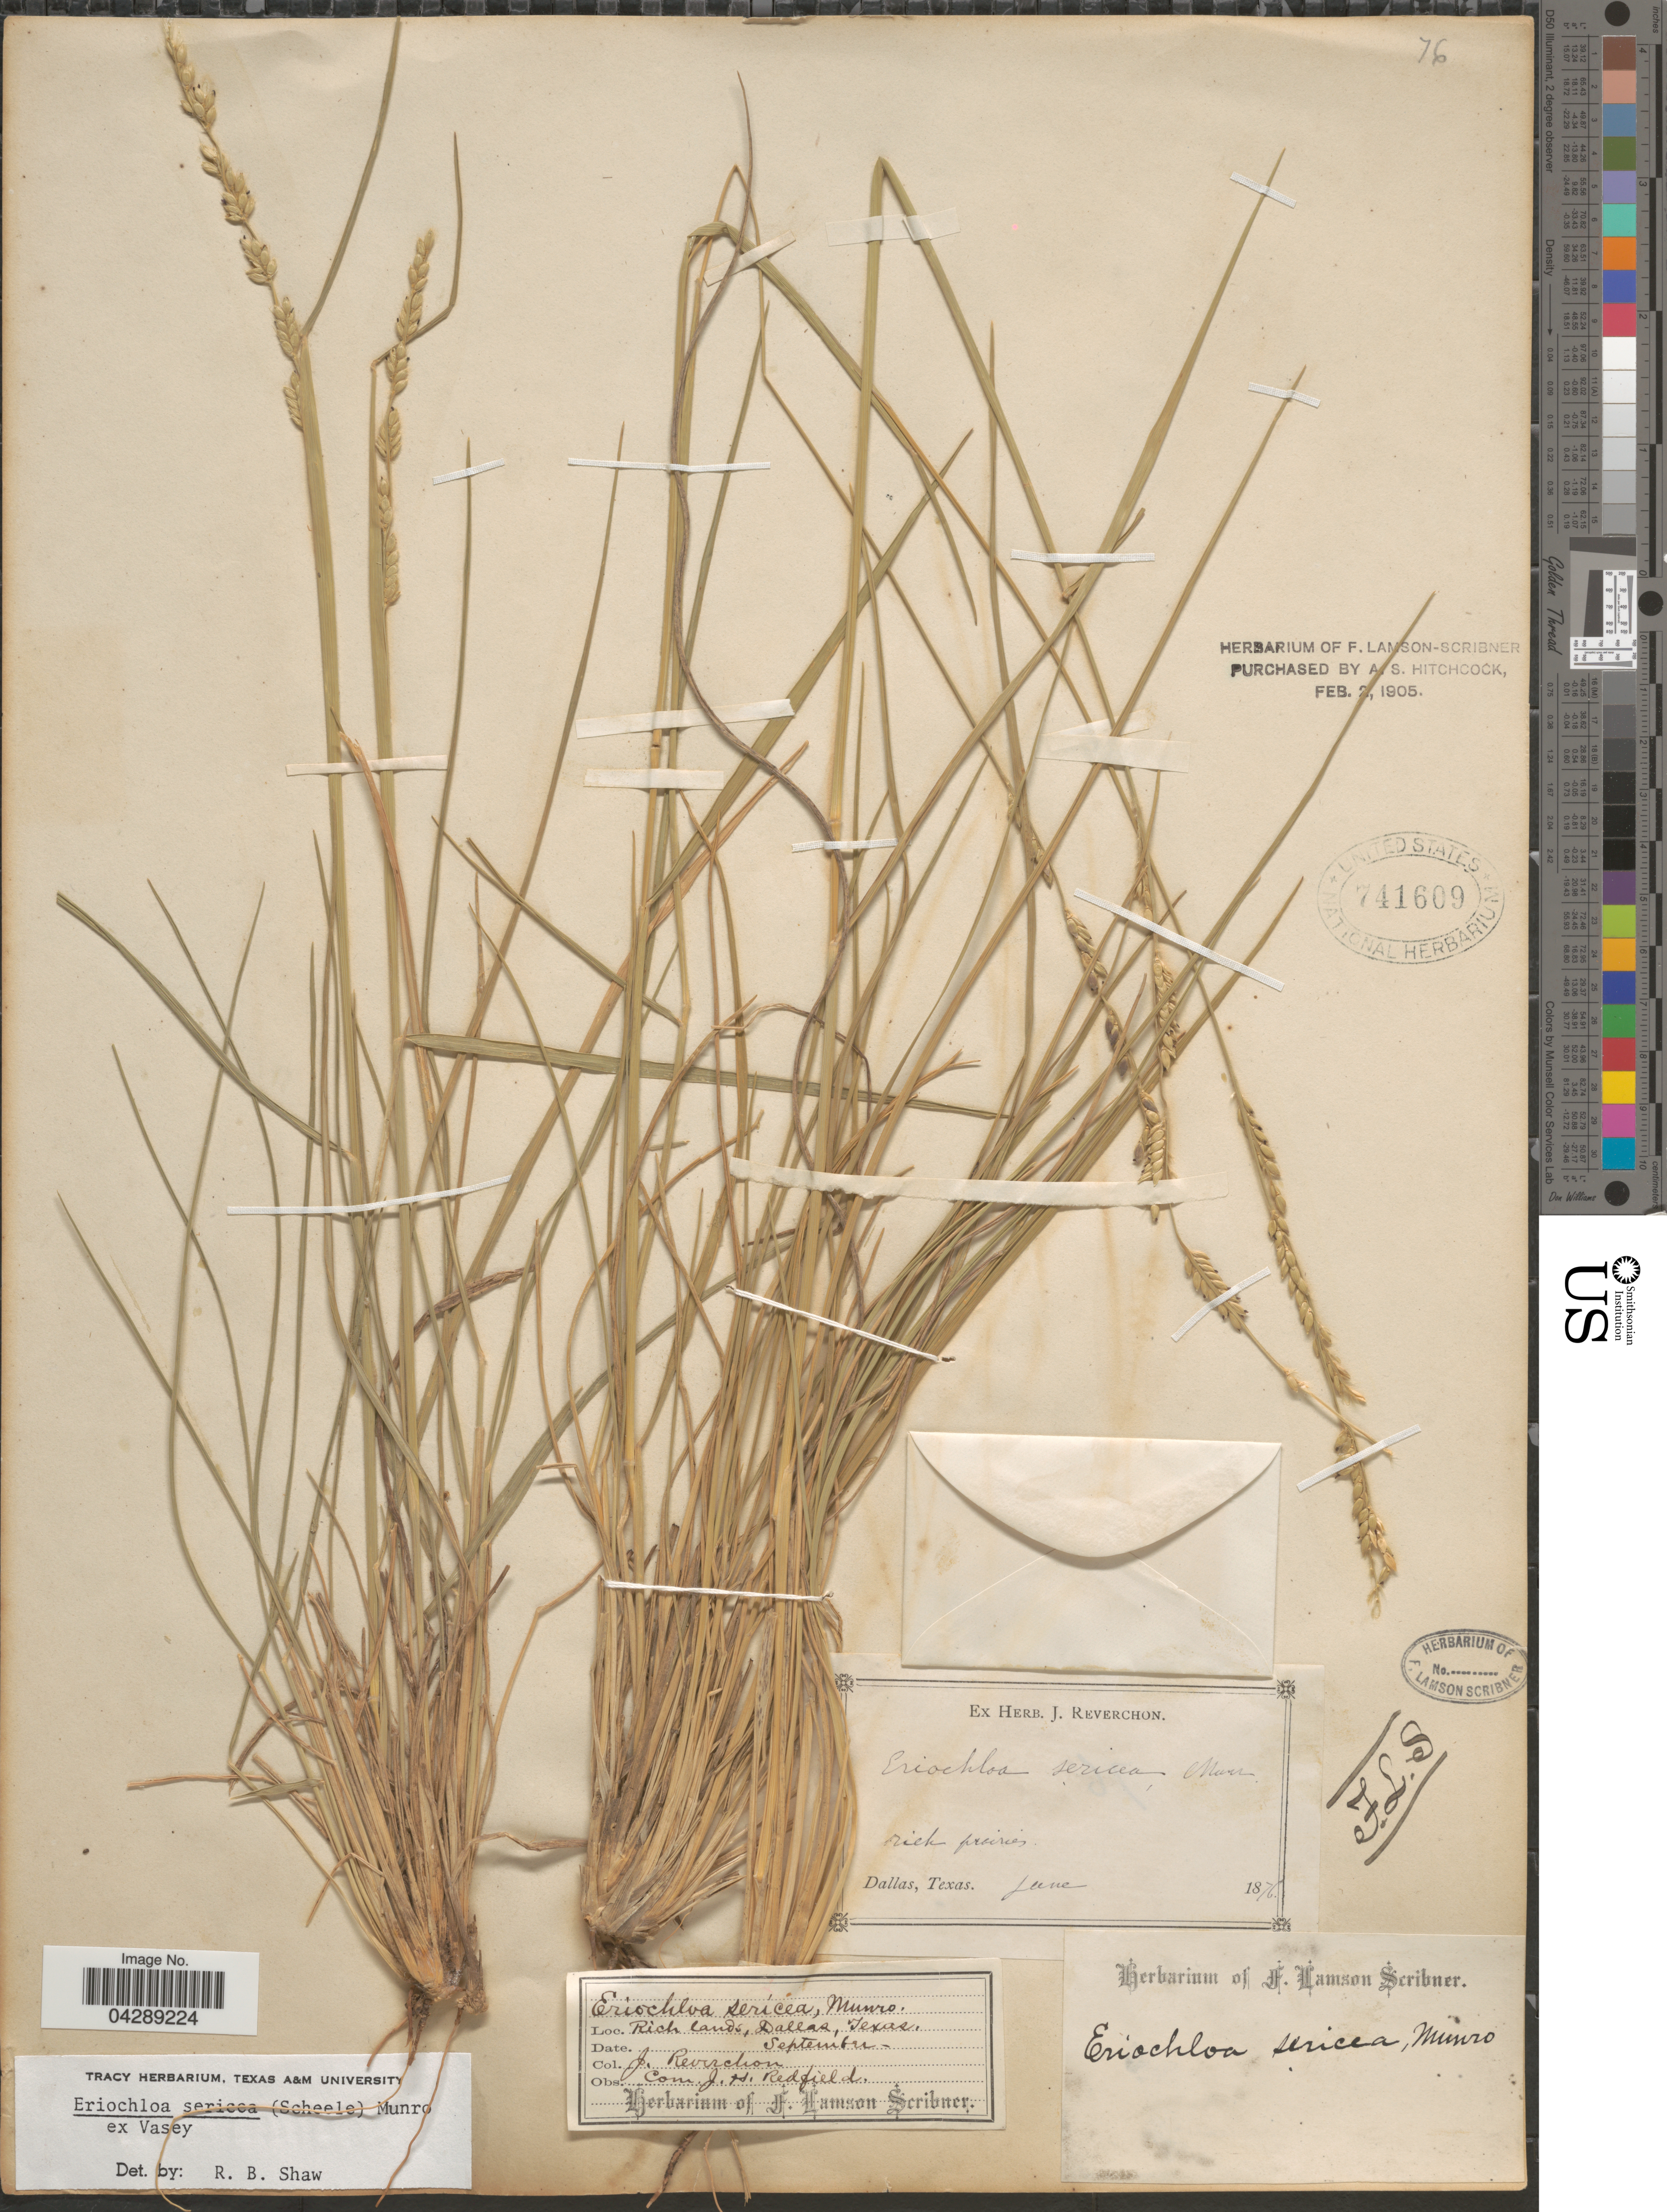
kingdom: Plantae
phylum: Tracheophyta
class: Liliopsida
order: Poales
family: Poaceae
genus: Eriochloa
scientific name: Eriochloa sericea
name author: (Scheele) Munro ex Vasey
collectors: J. Reverchon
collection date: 1876-06/1876-09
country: United States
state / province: Texas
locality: Rich lands, Dallas.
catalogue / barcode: US 741609